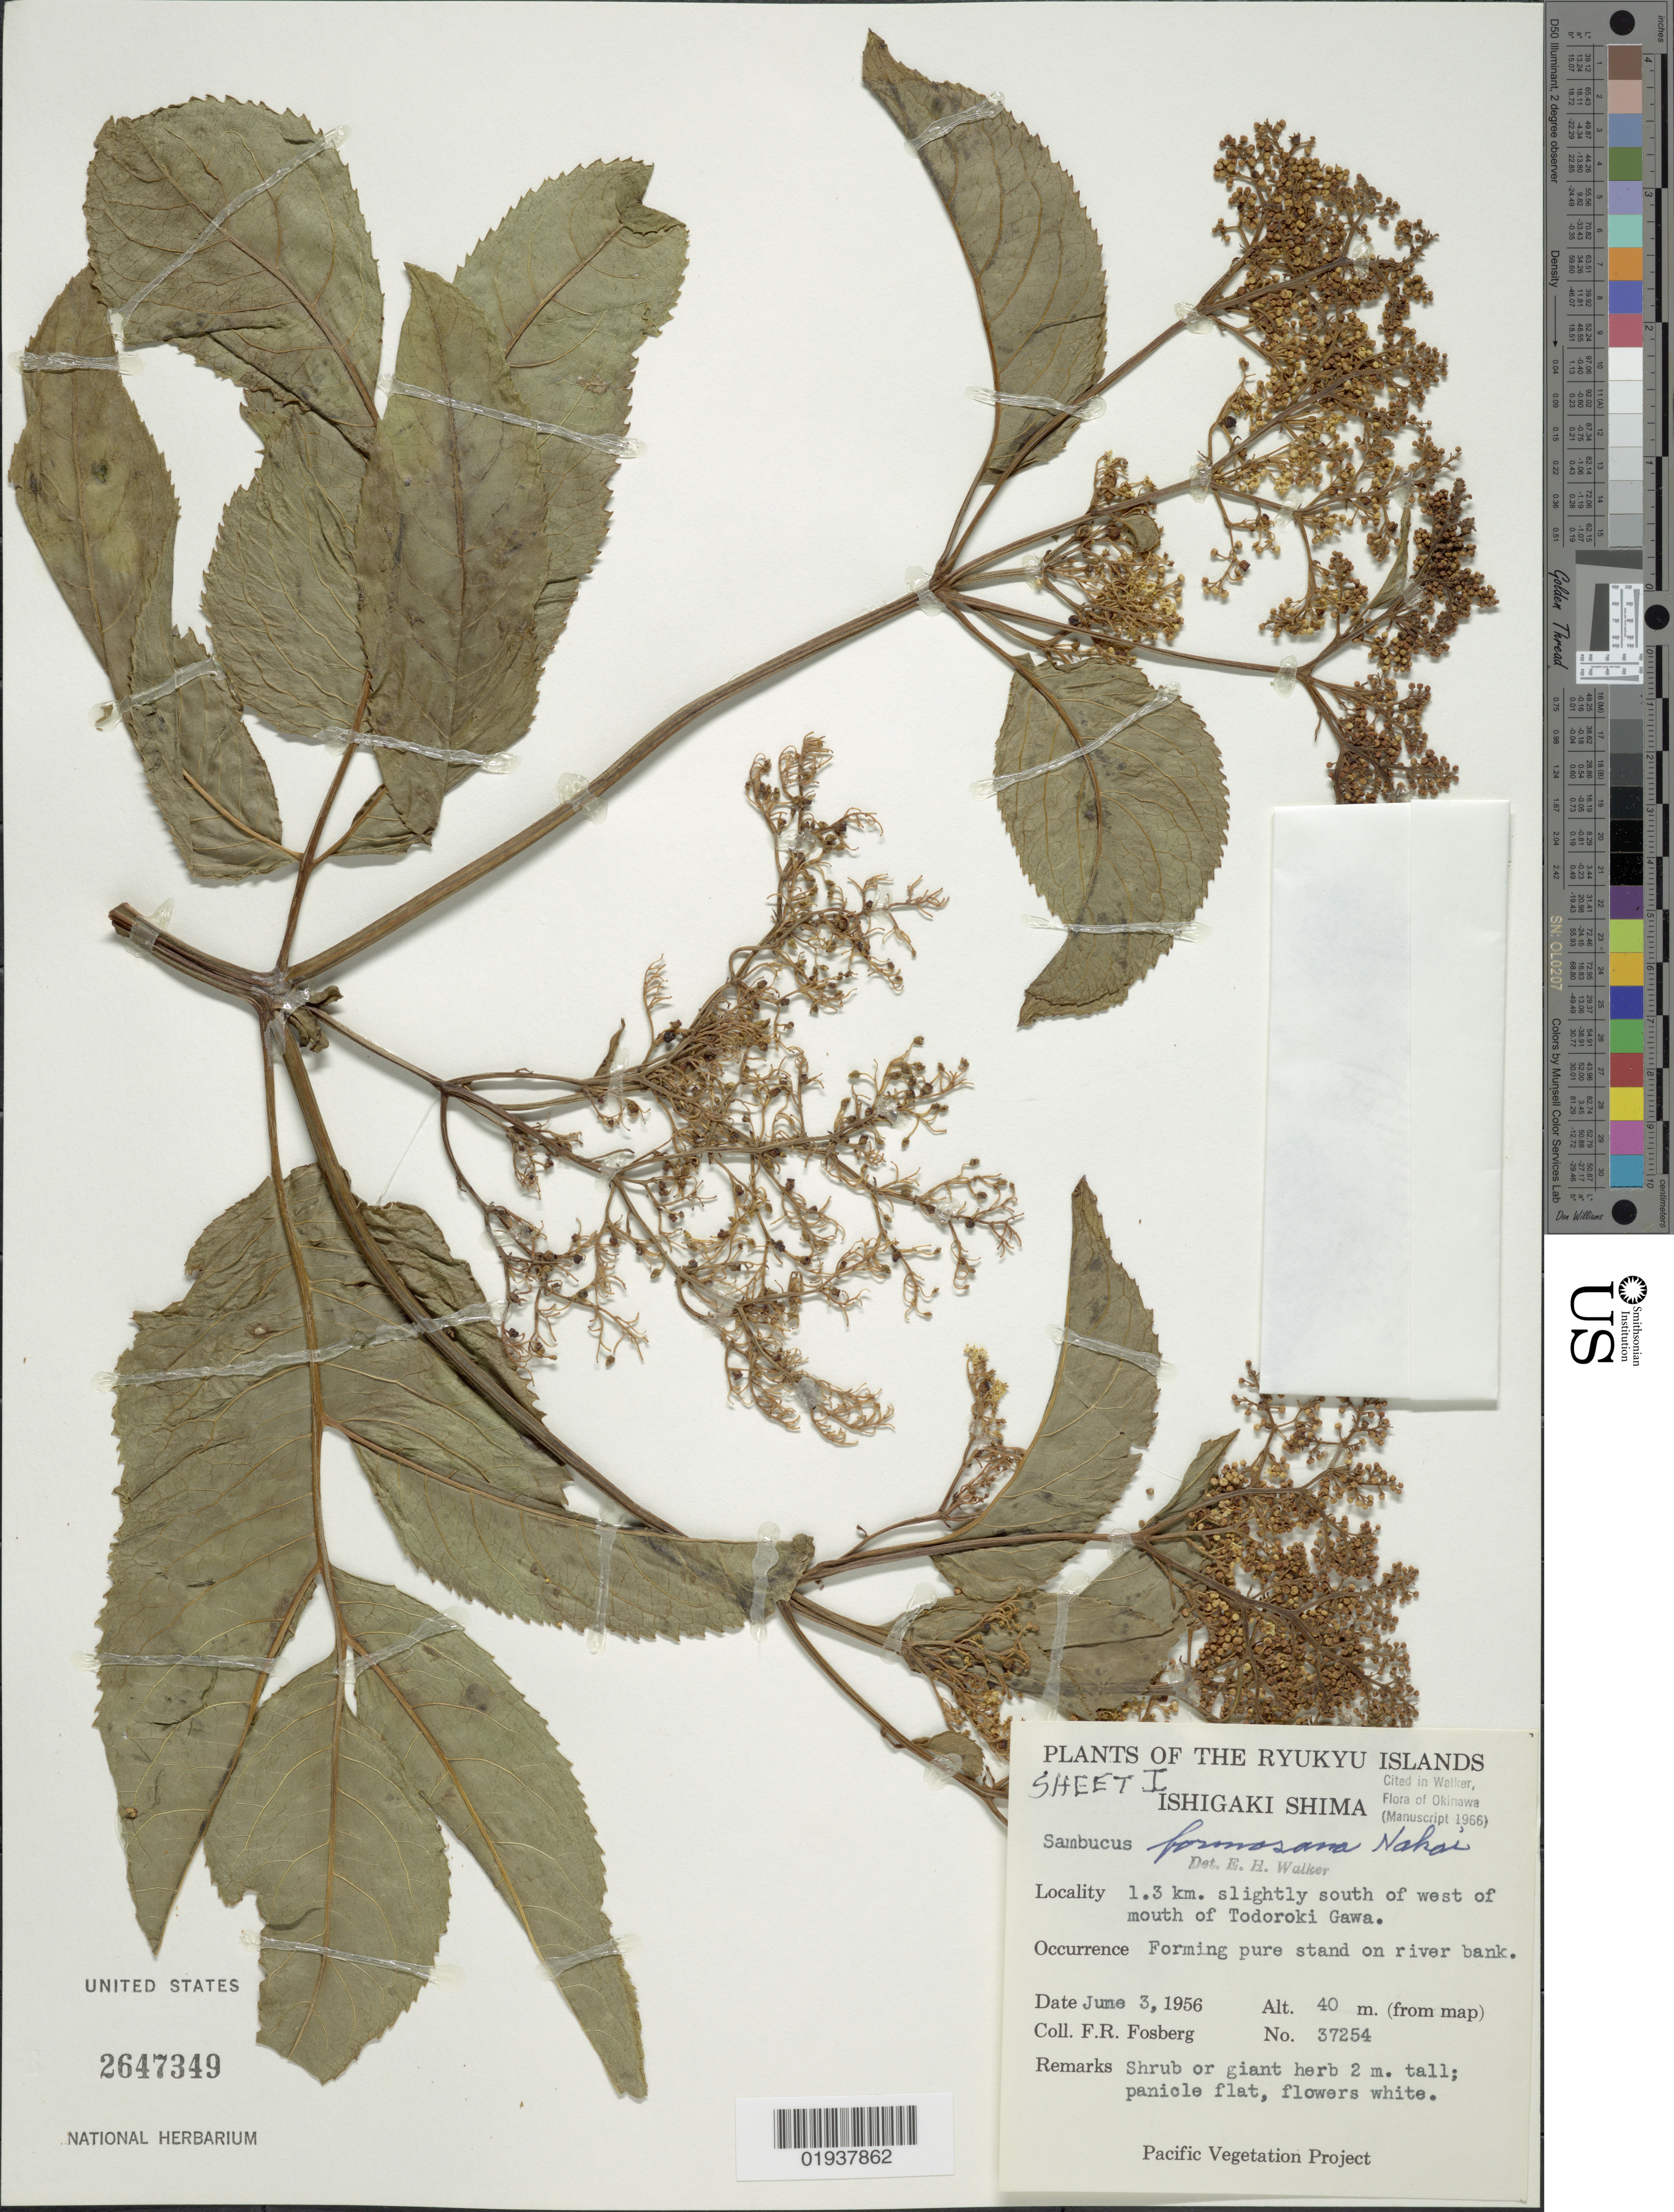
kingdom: Plantae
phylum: Tracheophyta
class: Magnoliopsida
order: Dipsacales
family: Viburnaceae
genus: Sambucus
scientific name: Sambucus javanica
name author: Blume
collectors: F. R. Fosberg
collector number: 37254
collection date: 1956-06-03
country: Japan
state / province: Okinawa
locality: Ryukyu Islands. Ishigaki Shima. 1.3 km. slightly south of west of mouth of Todoroki Gawa.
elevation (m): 40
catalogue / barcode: US 2647349